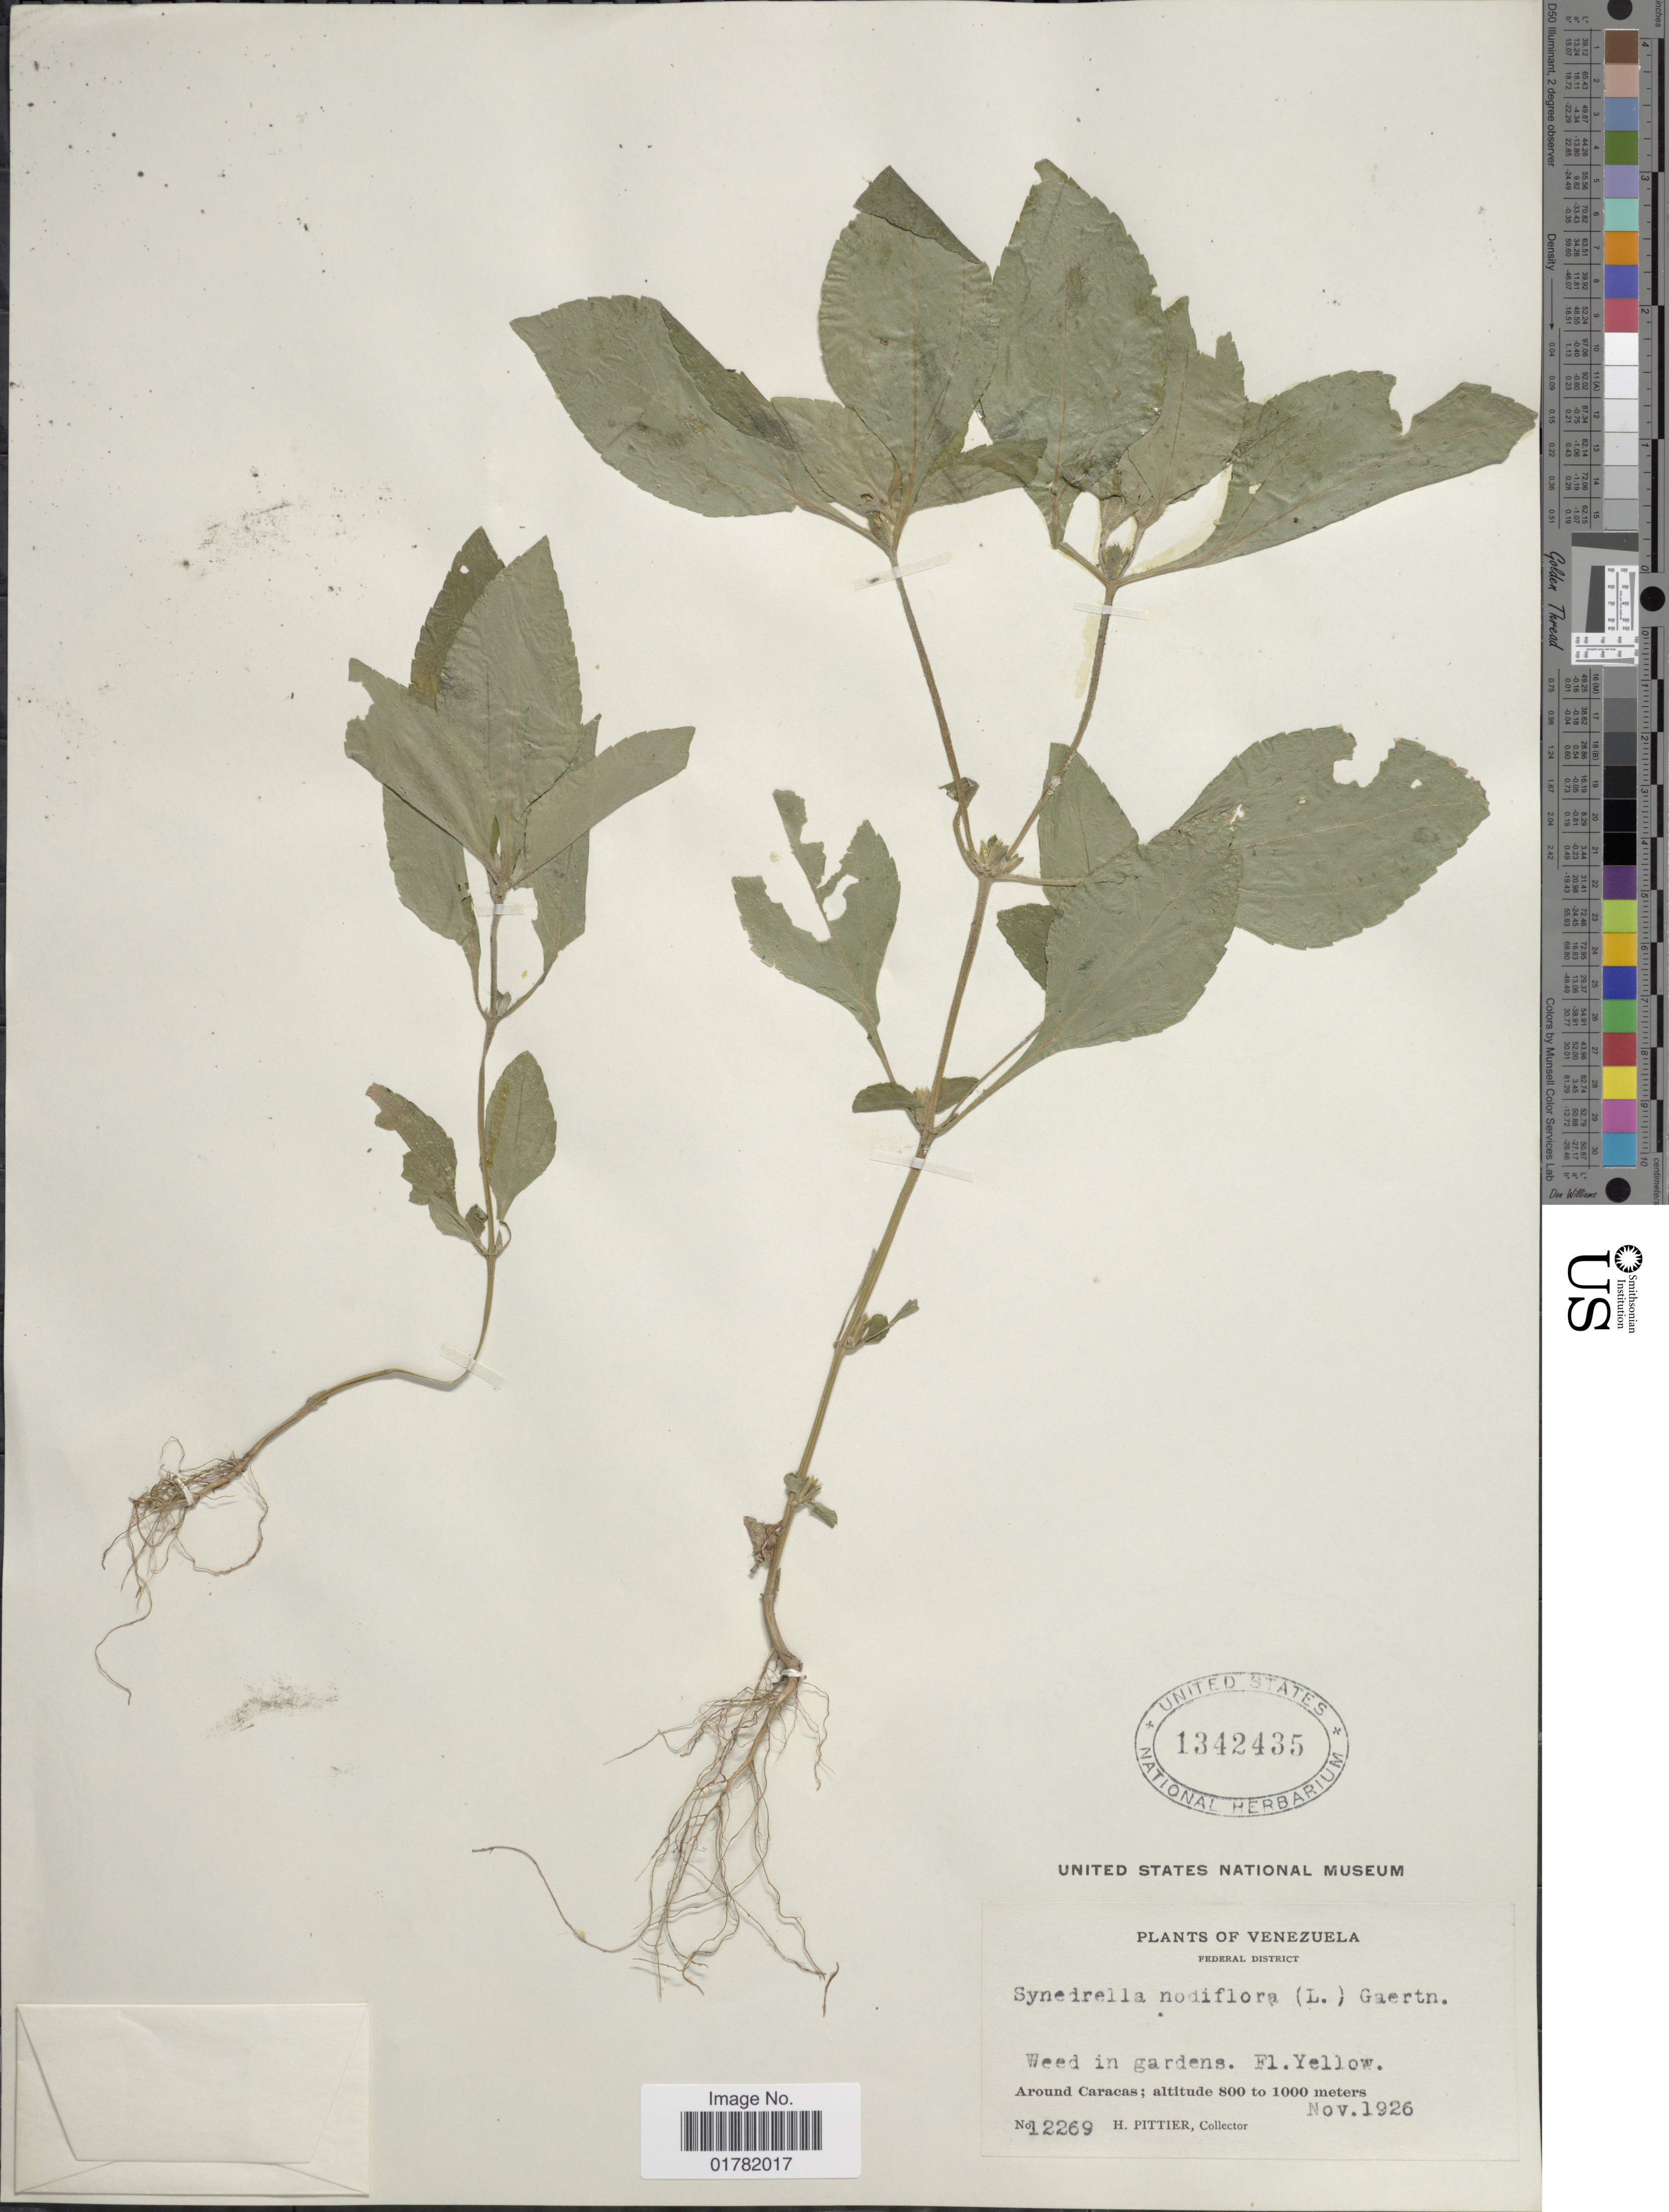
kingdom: Plantae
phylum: Tracheophyta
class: Magnoliopsida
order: Asterales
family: Asteraceae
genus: Synedrella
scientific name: Synedrella nodiflora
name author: (L.) Gaertn.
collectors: H. F. Pittier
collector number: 12269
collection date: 1926-11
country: Venezuela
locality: Federal District, Weeds in gardens, Around Caracas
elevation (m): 800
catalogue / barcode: US 1342435